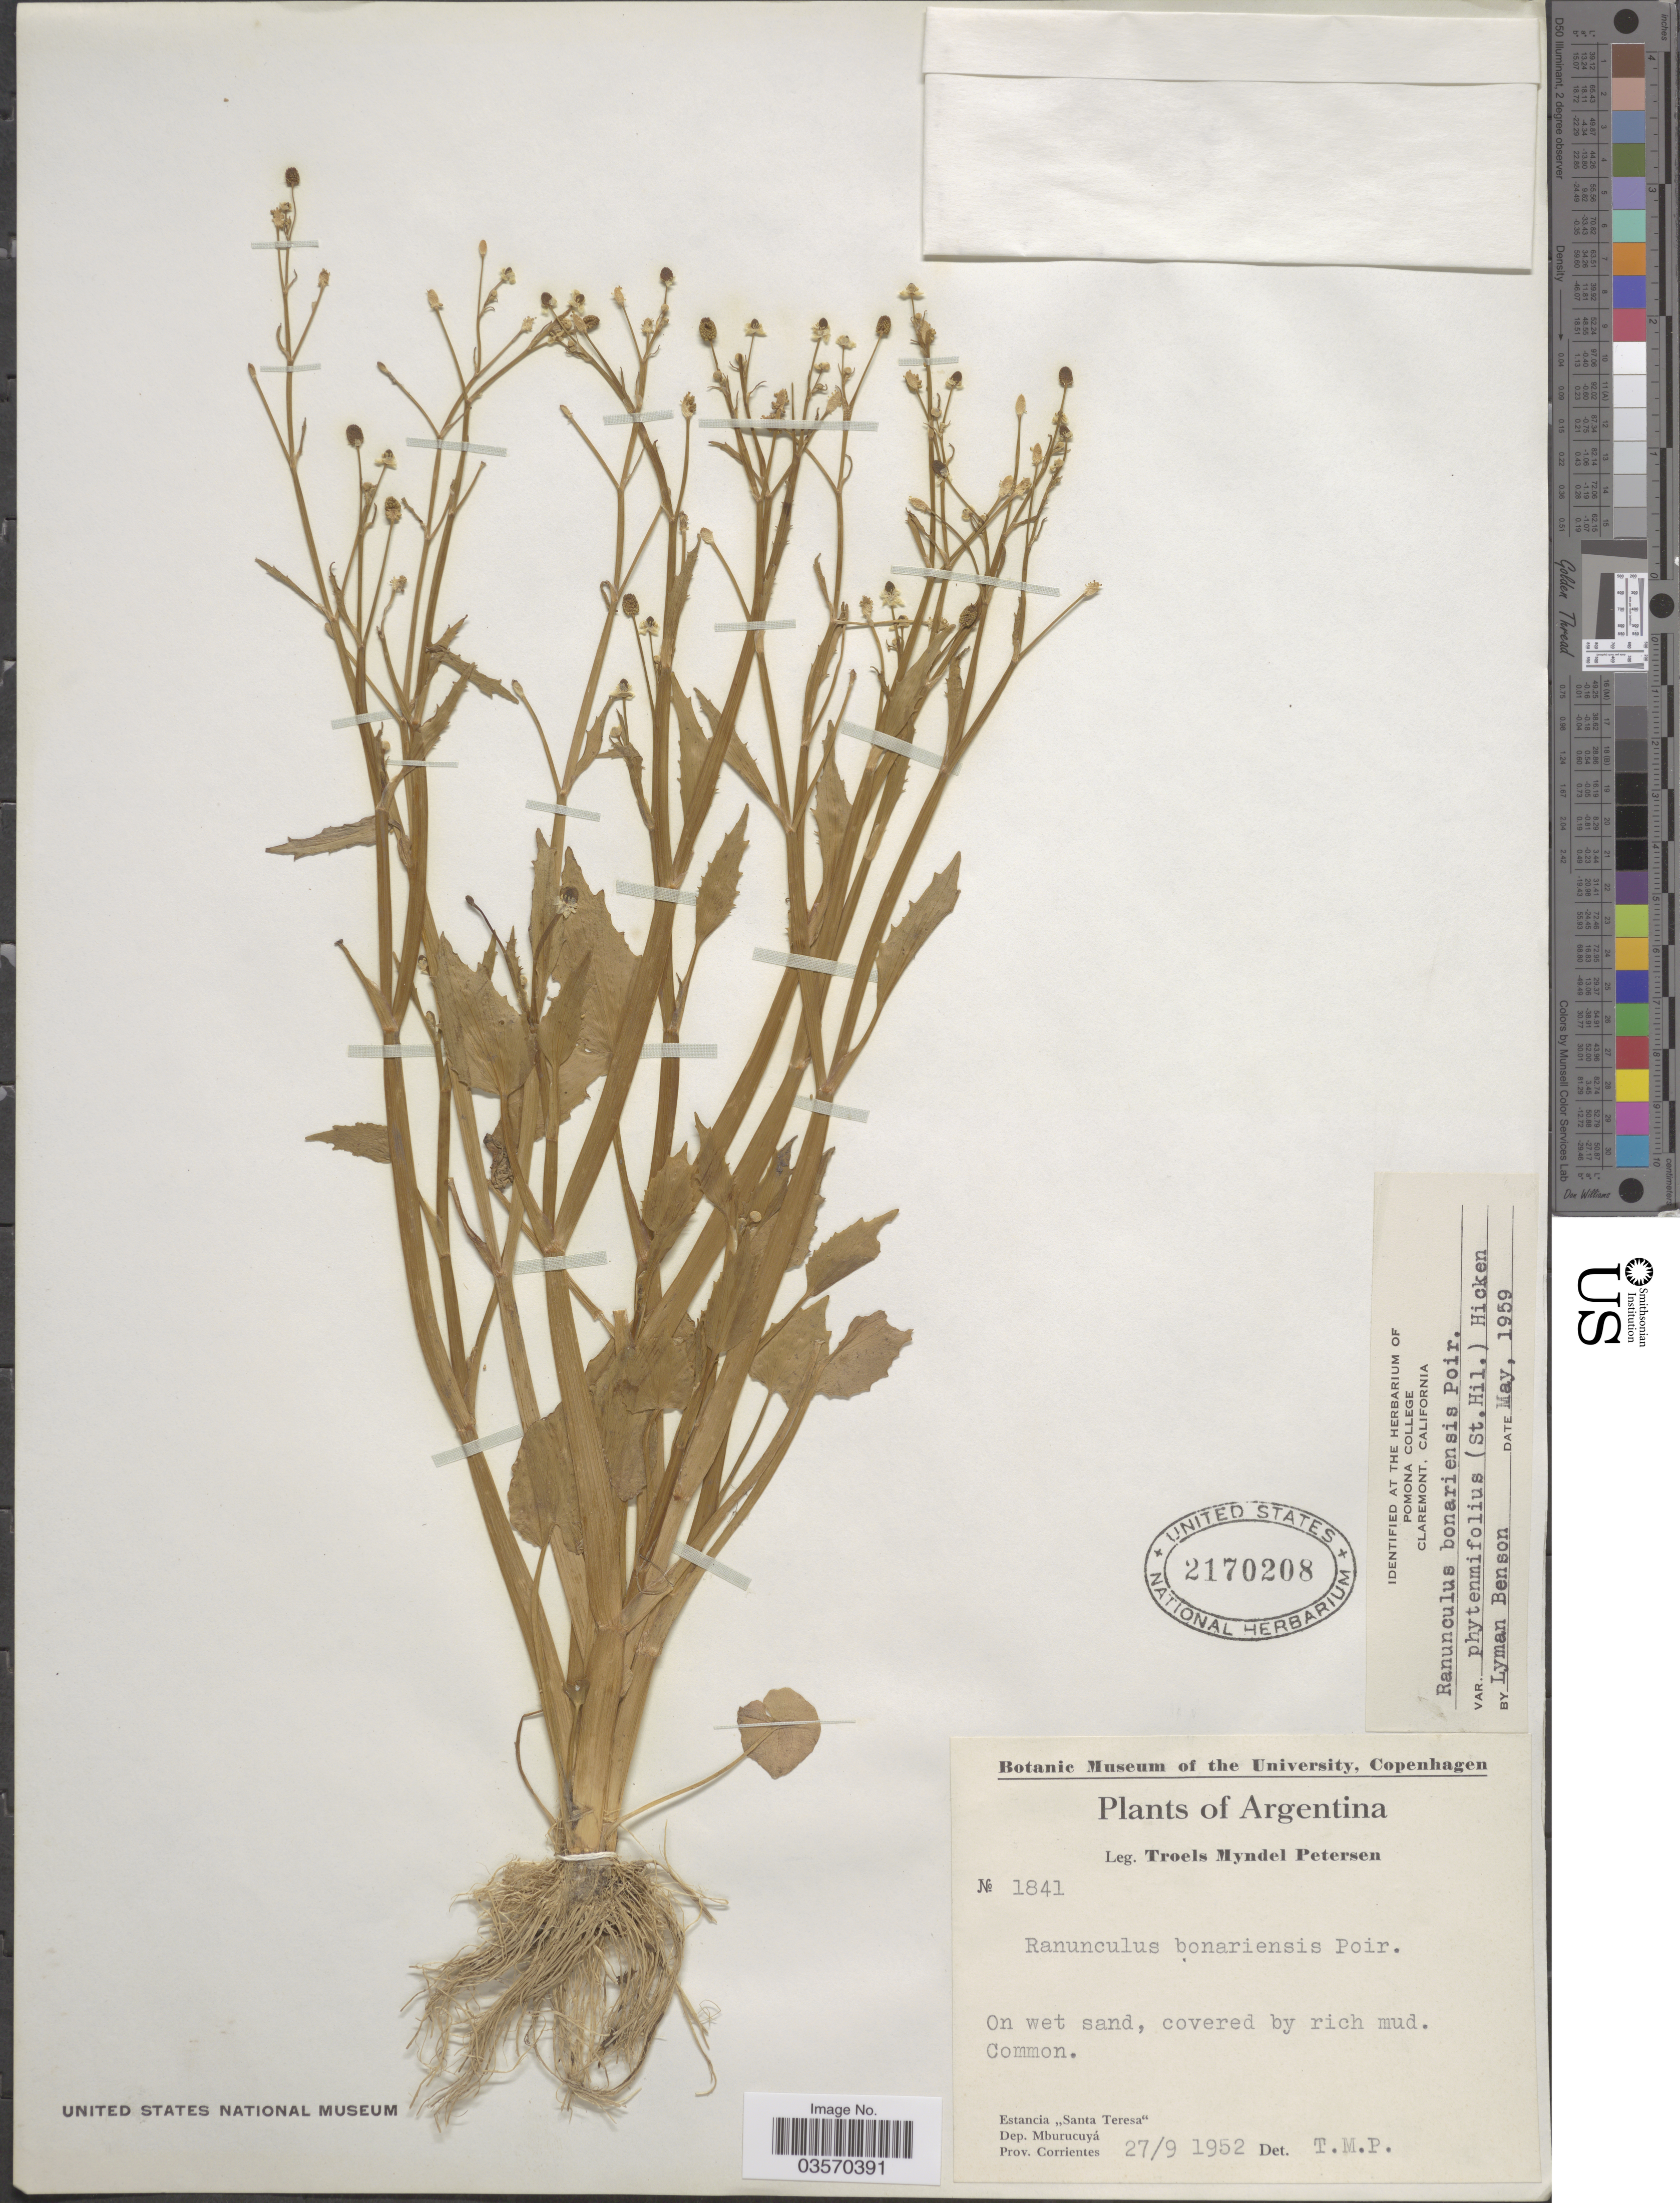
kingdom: Plantae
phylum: Tracheophyta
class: Magnoliopsida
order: Ranunculales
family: Ranunculaceae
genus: Ranunculus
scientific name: Ranunculus bonariensis var. phyteumifolius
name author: (A. St.-Hil.) Hicken ex Lourteig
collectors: T. M. Petersen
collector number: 1841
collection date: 1952-09-27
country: Argentina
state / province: Corrientes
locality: Estancia "Santa Teresa". Dep. Mburucuyá.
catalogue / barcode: US 2170208